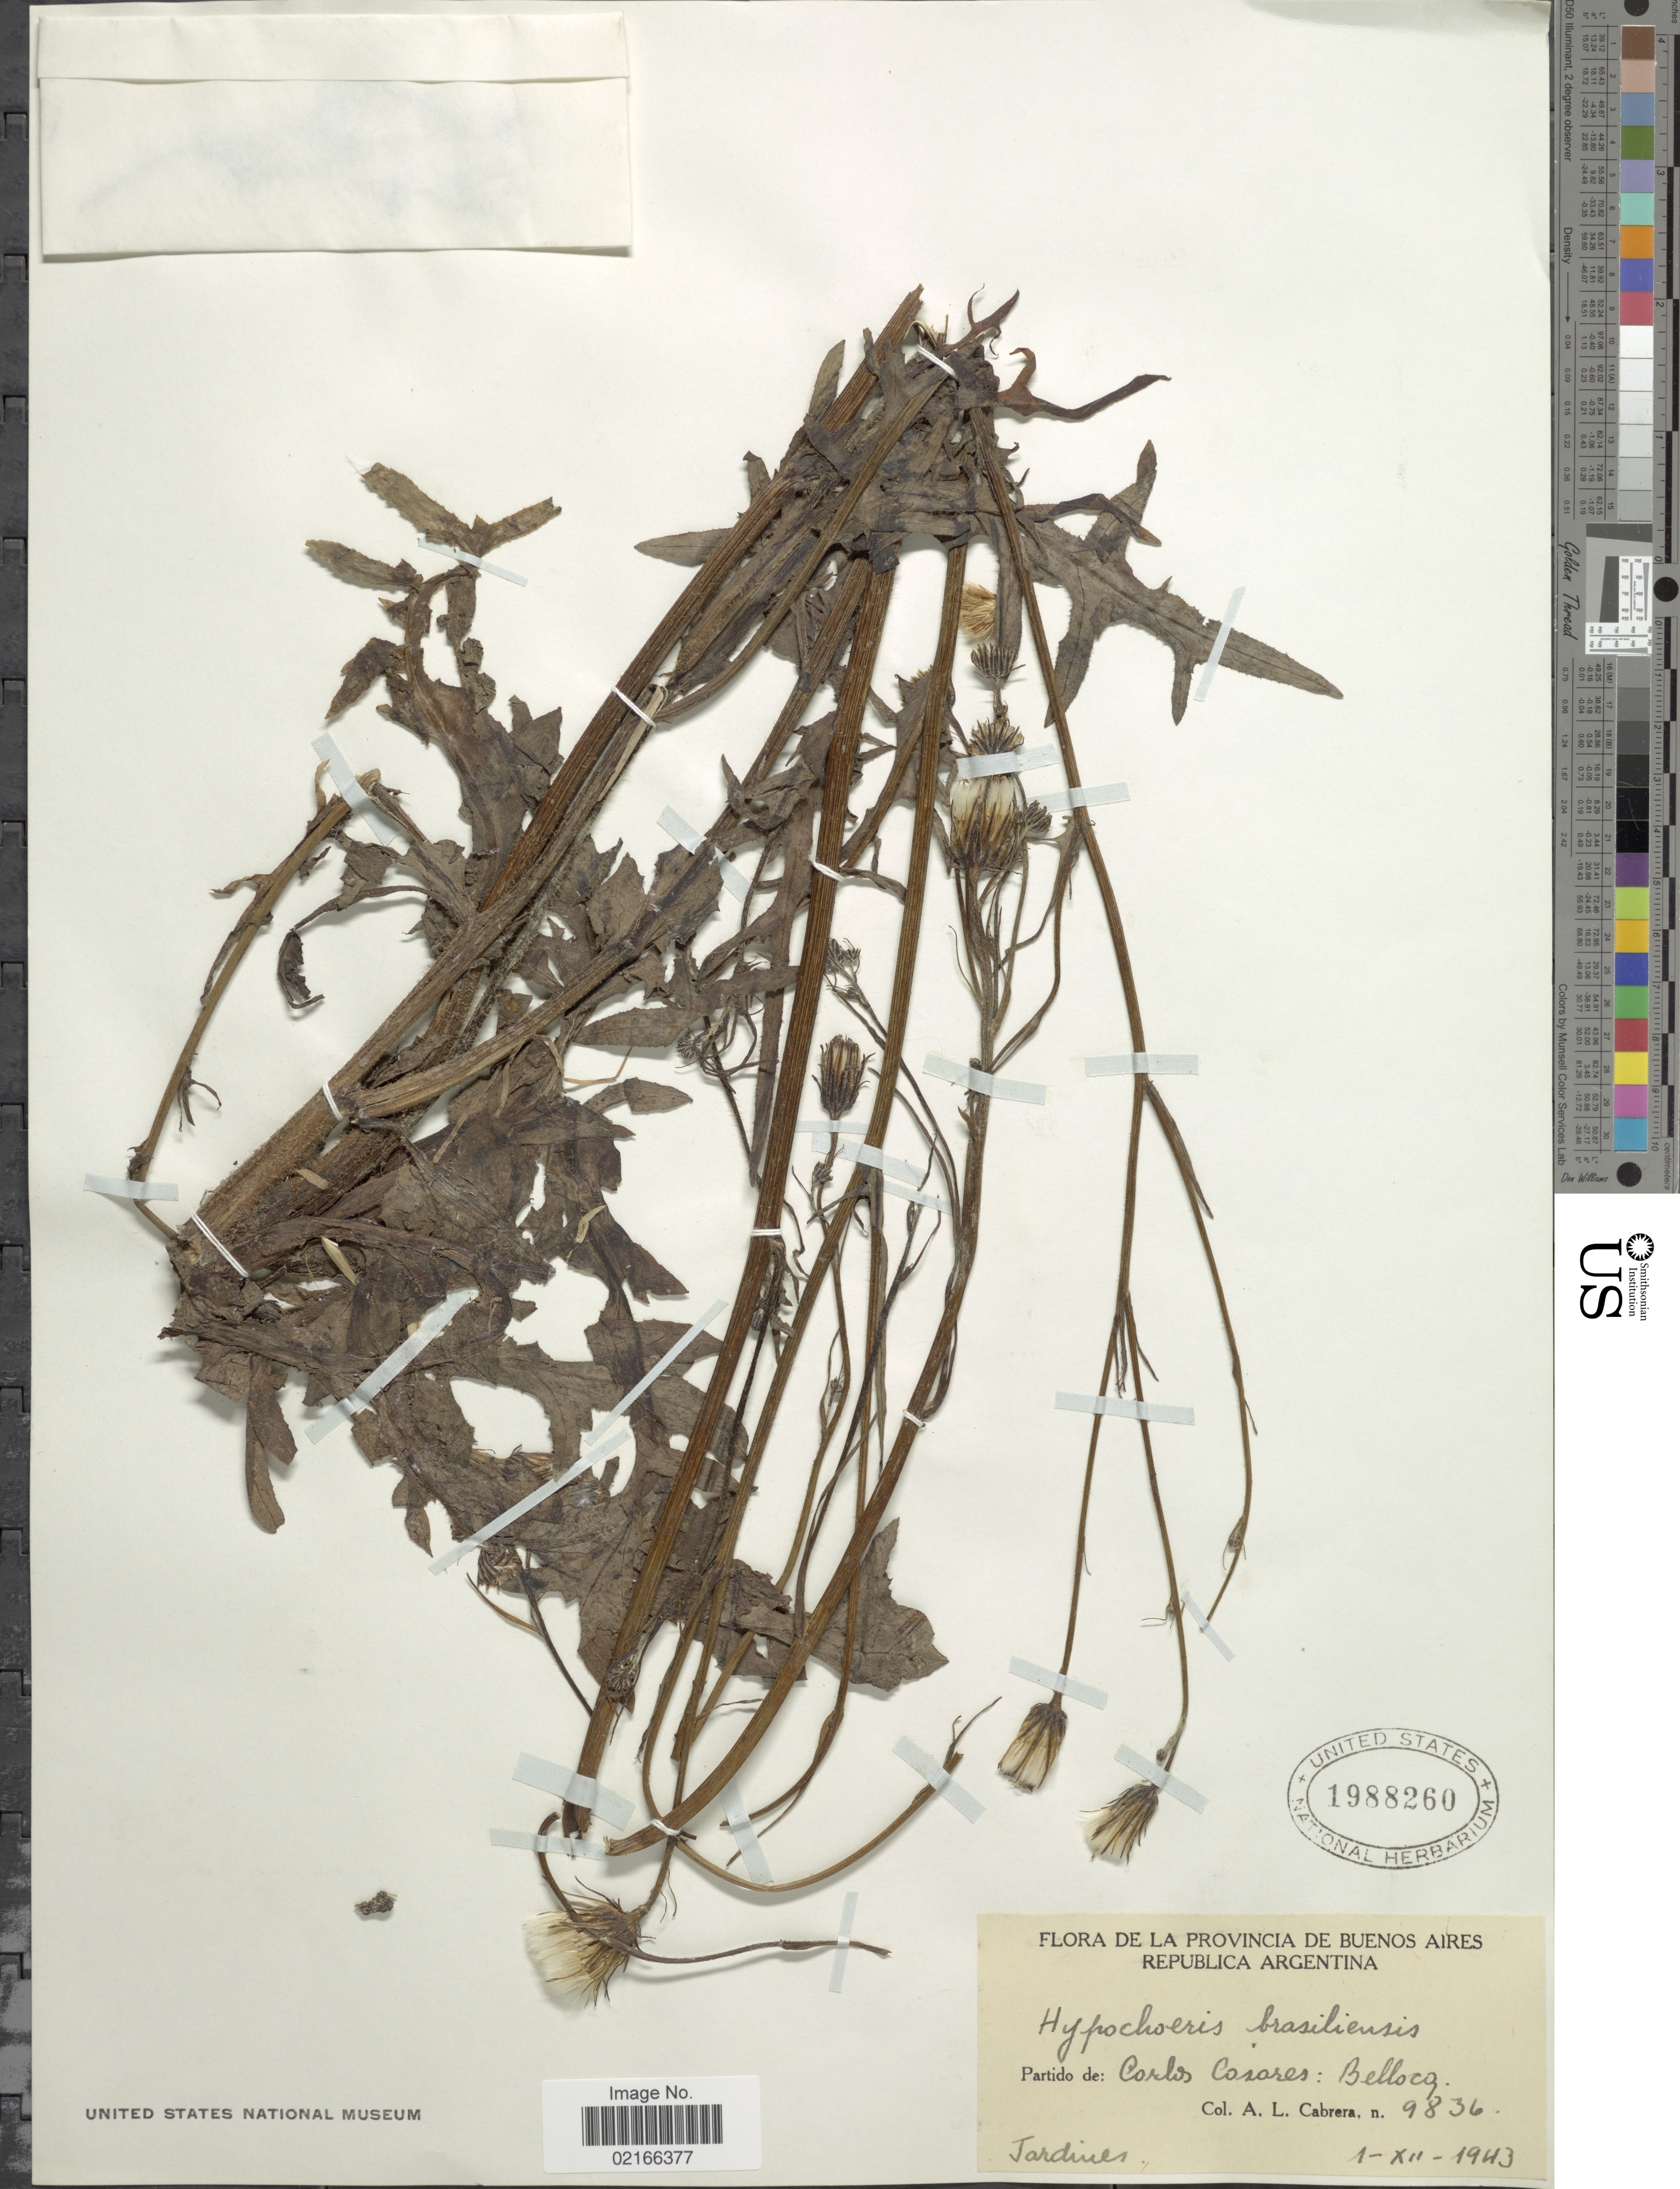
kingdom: Plantae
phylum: Tracheophyta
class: Magnoliopsida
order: Asterales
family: Asteraceae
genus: Hypochaeris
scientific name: Hypochaeris brasiliensis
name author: (Less.) Griseb.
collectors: A. L. Cabrera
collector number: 9836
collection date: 1943-12-01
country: Argentina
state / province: Buenos Aires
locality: Partido de: Carlos Casares: Bellaca.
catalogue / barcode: US 1988260